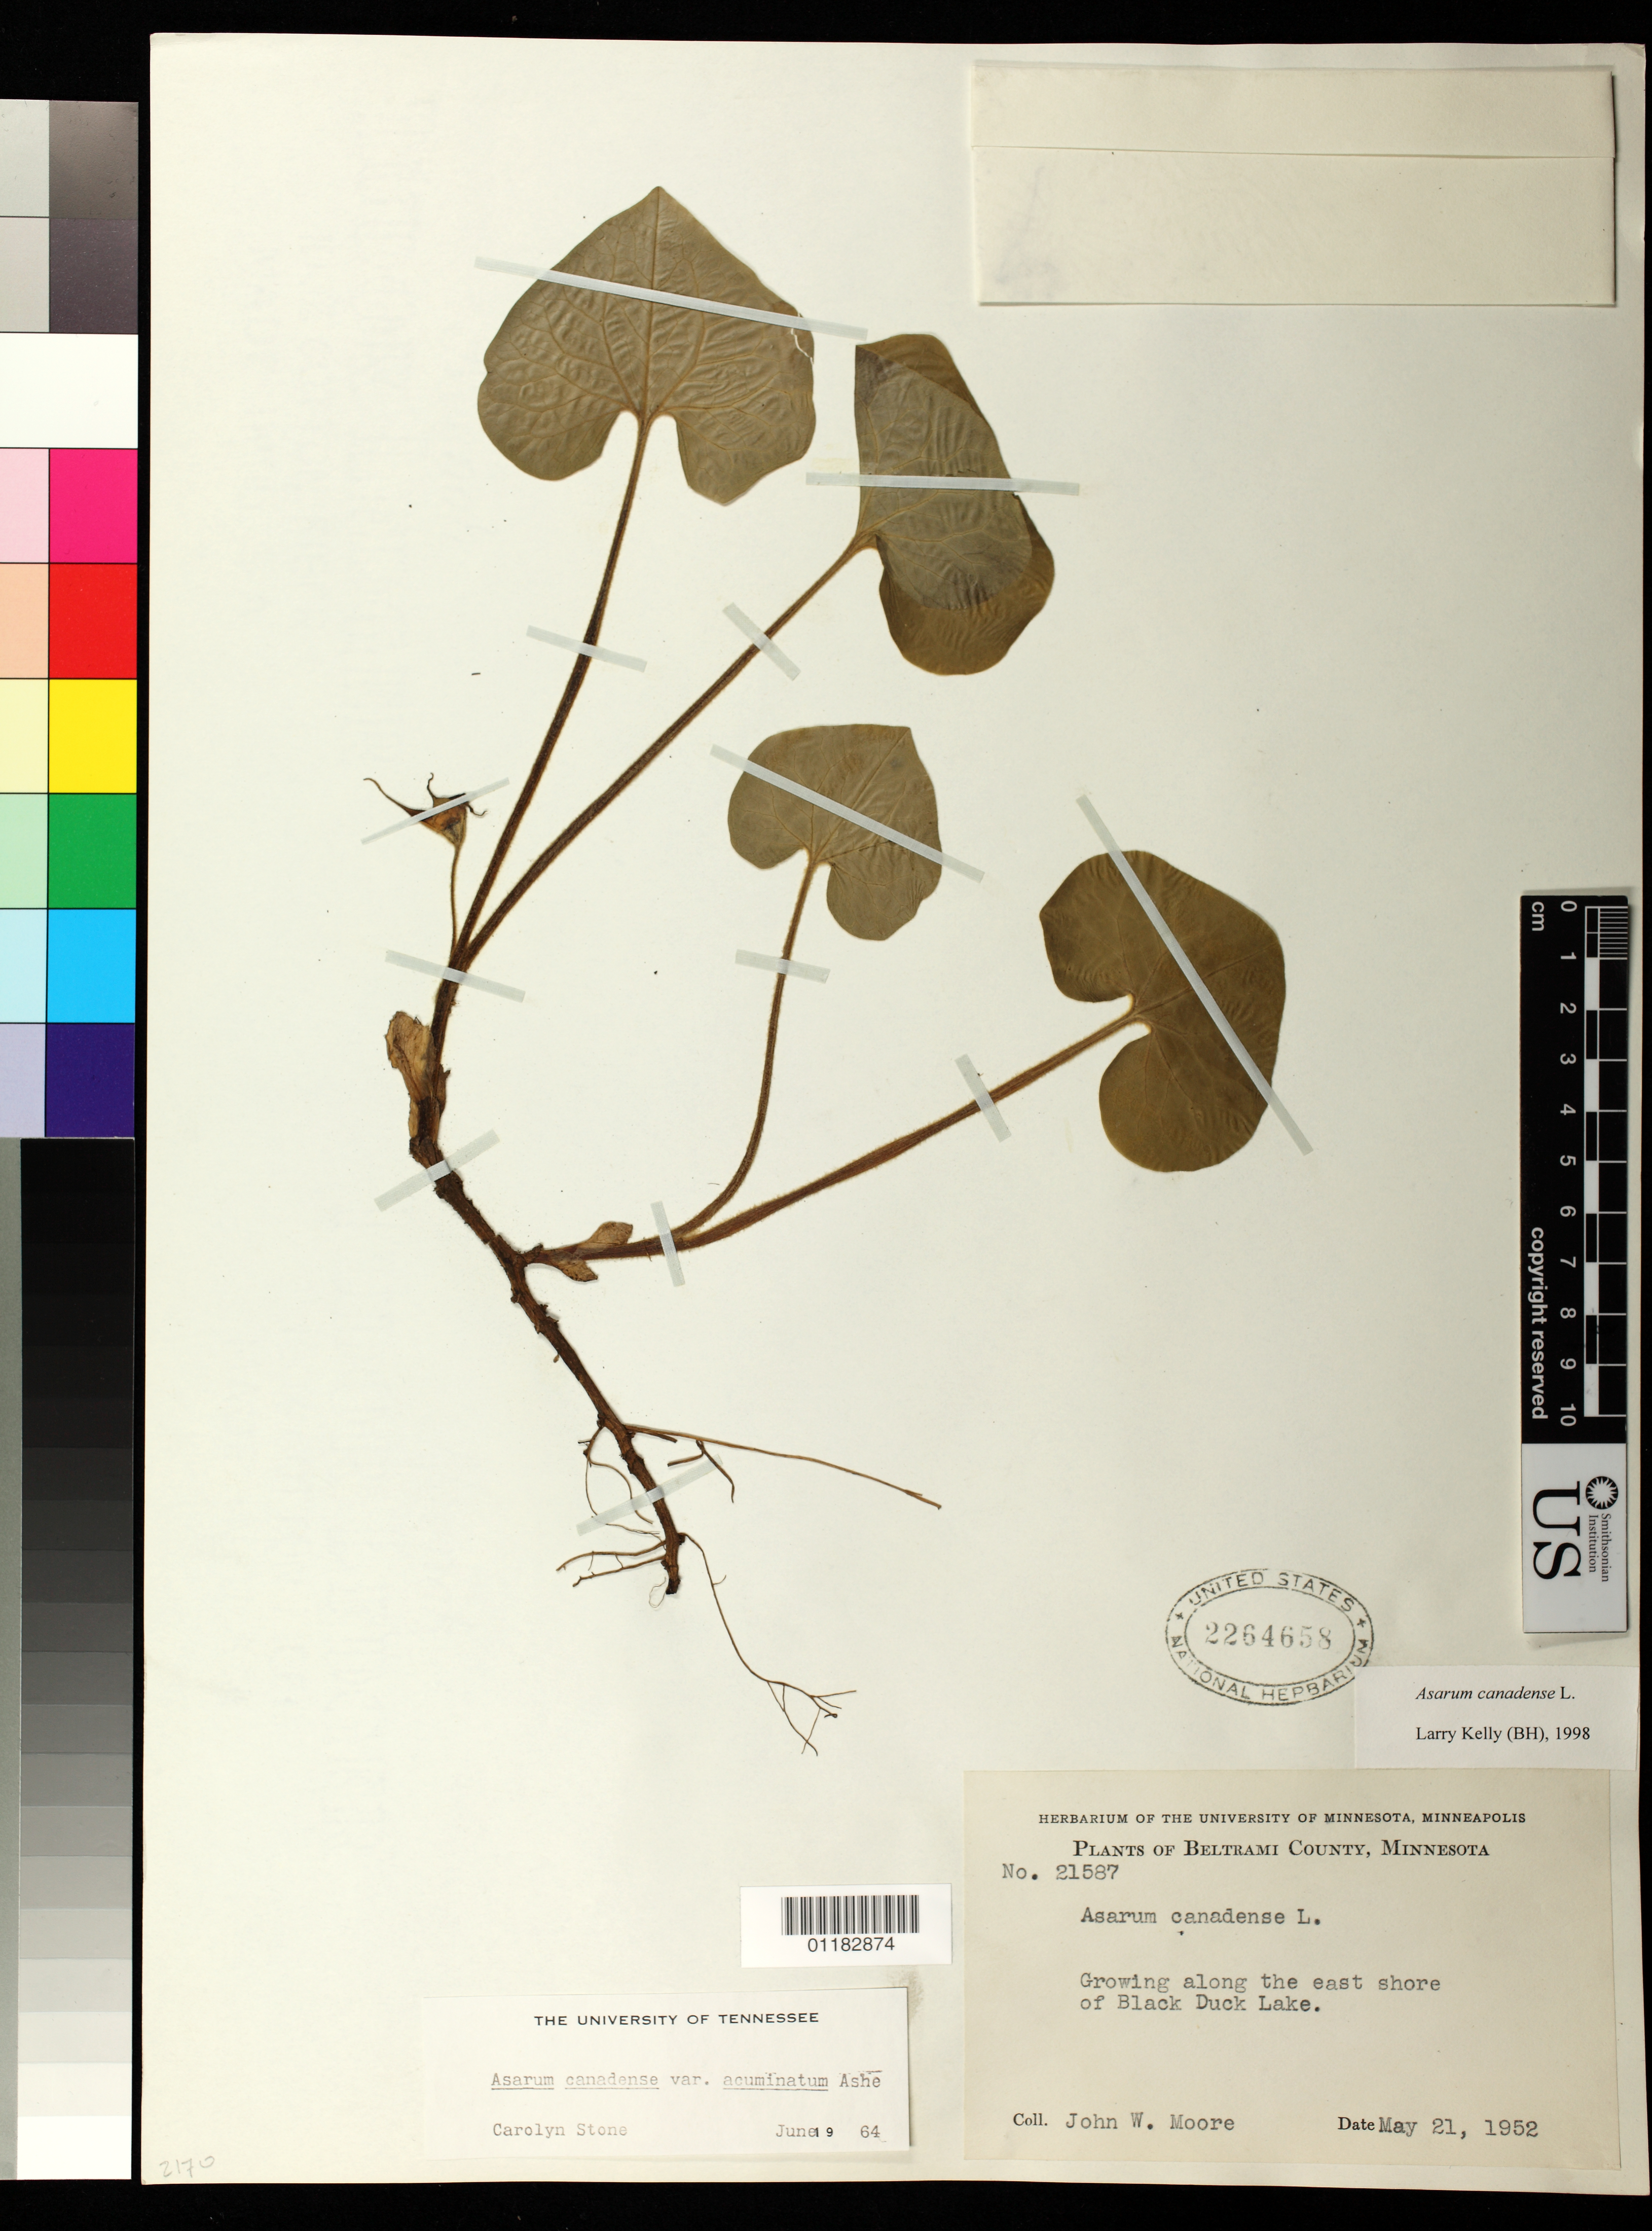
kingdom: Plantae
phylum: Tracheophyta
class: Magnoliopsida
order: Piperales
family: Aristolochiaceae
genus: Asarum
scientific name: Asarum canadense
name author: L.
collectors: J. W. Moore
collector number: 21587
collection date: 1952-05-21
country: United States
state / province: MInnesota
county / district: Beltrami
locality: Growing along the east shore of Black Duck Lake. Beltrami County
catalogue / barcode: US 2264658